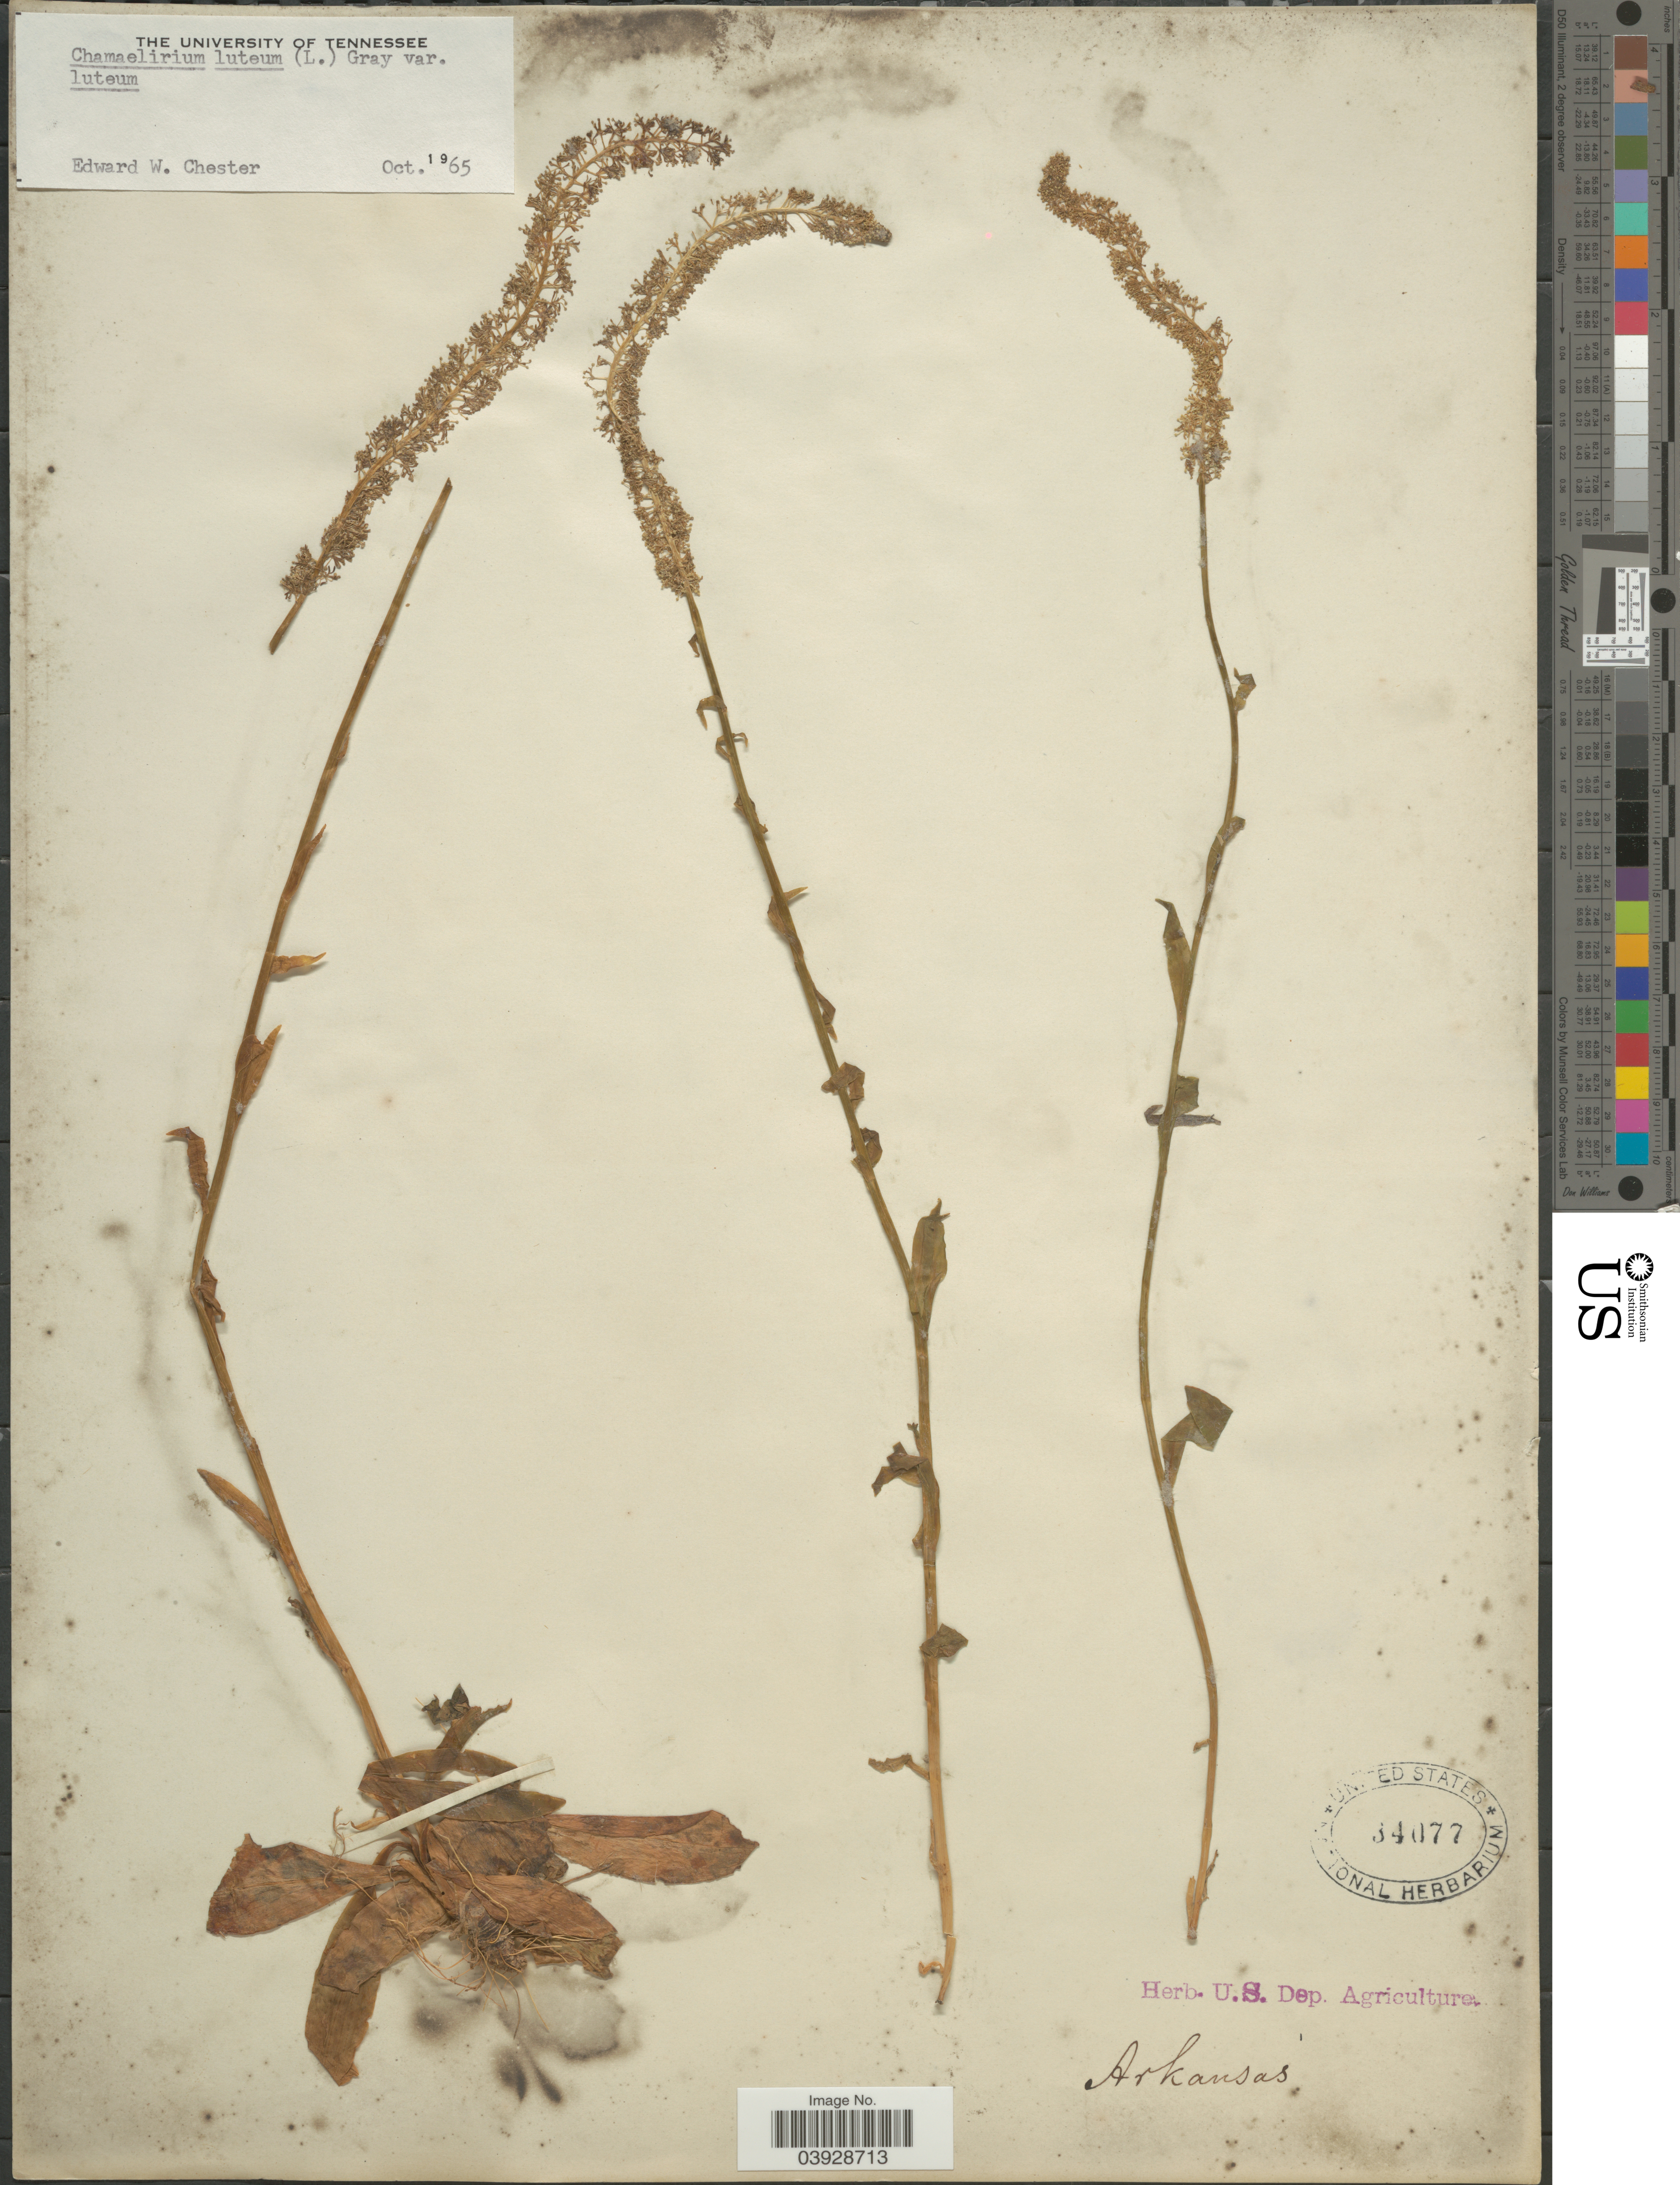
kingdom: Plantae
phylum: Tracheophyta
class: Liliopsida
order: Liliales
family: Melanthiaceae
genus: Chamaelirium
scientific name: Chamaelirium luteum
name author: (L.) A. Gray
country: United States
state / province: Arkansas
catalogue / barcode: US 34077